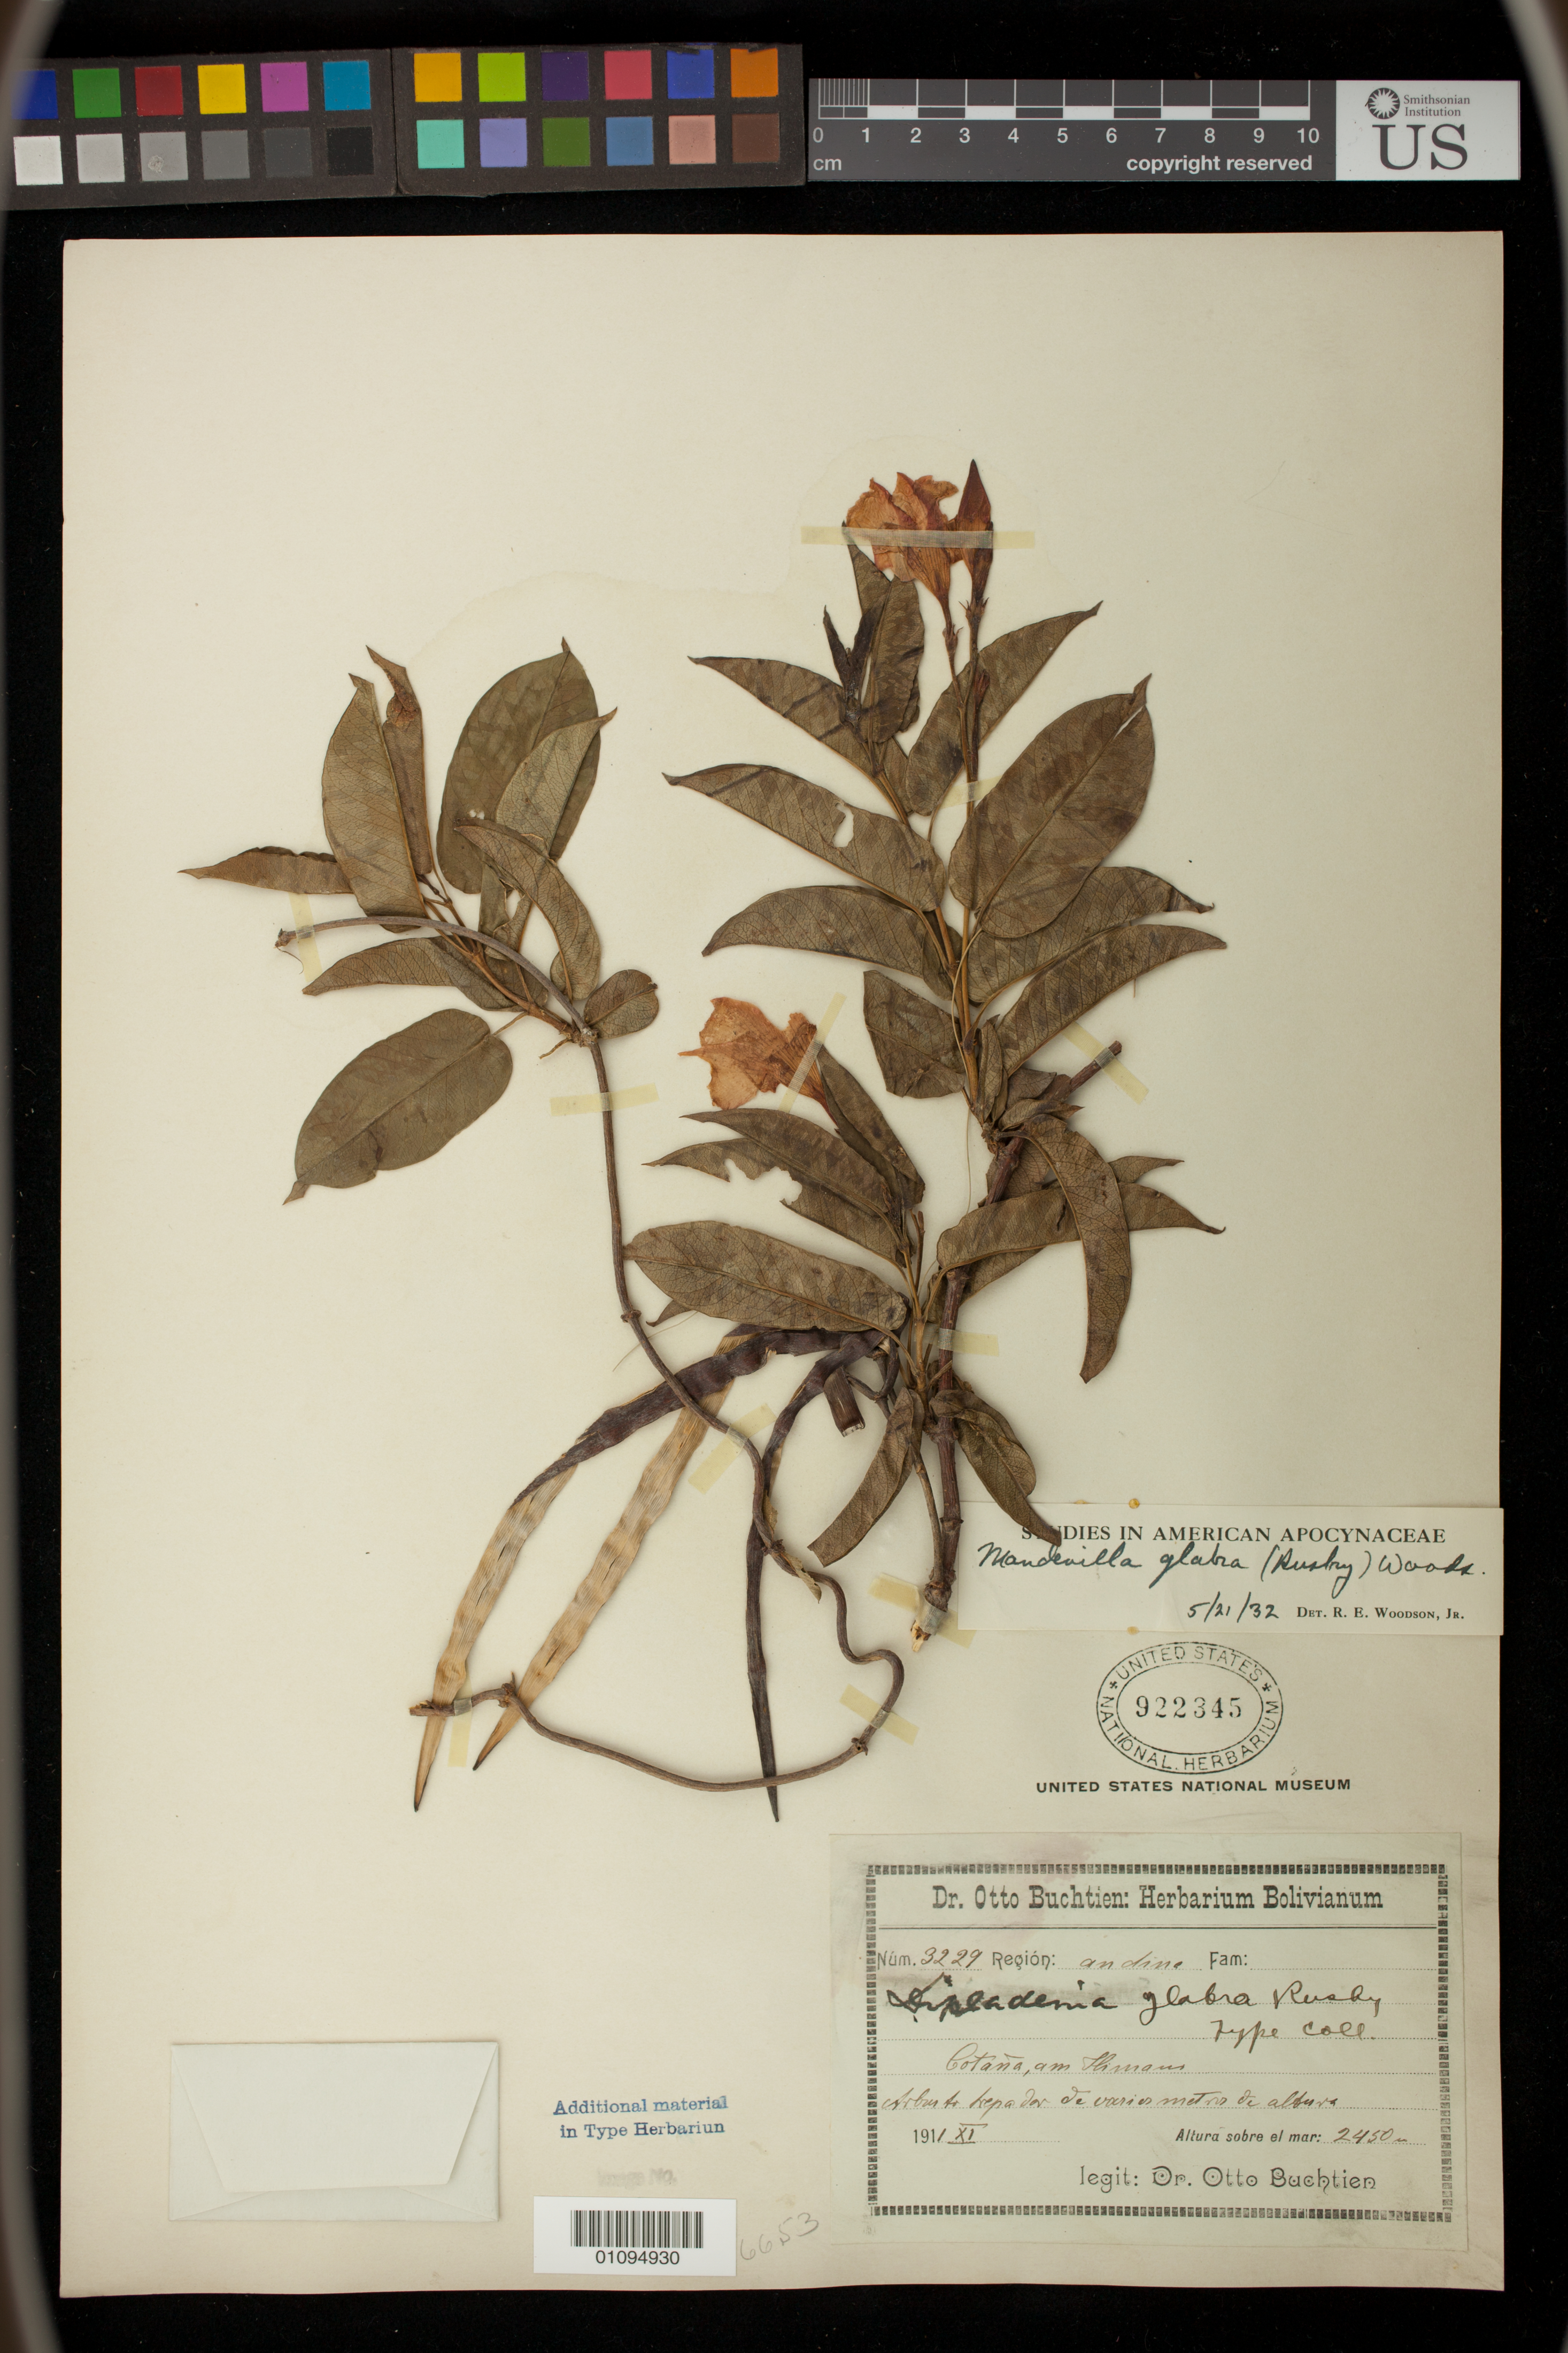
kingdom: Plantae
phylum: Tracheophyta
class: Magnoliopsida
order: Gentianales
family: Apocynaceae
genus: Dipladenia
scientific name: Dipladenia glabra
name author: Rusby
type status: Isotype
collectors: O. Buchtien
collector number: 3229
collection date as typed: Nov 1911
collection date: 1911-11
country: Bolivia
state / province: La Paz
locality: Cotana, near Illimani.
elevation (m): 2450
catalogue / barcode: US 922345